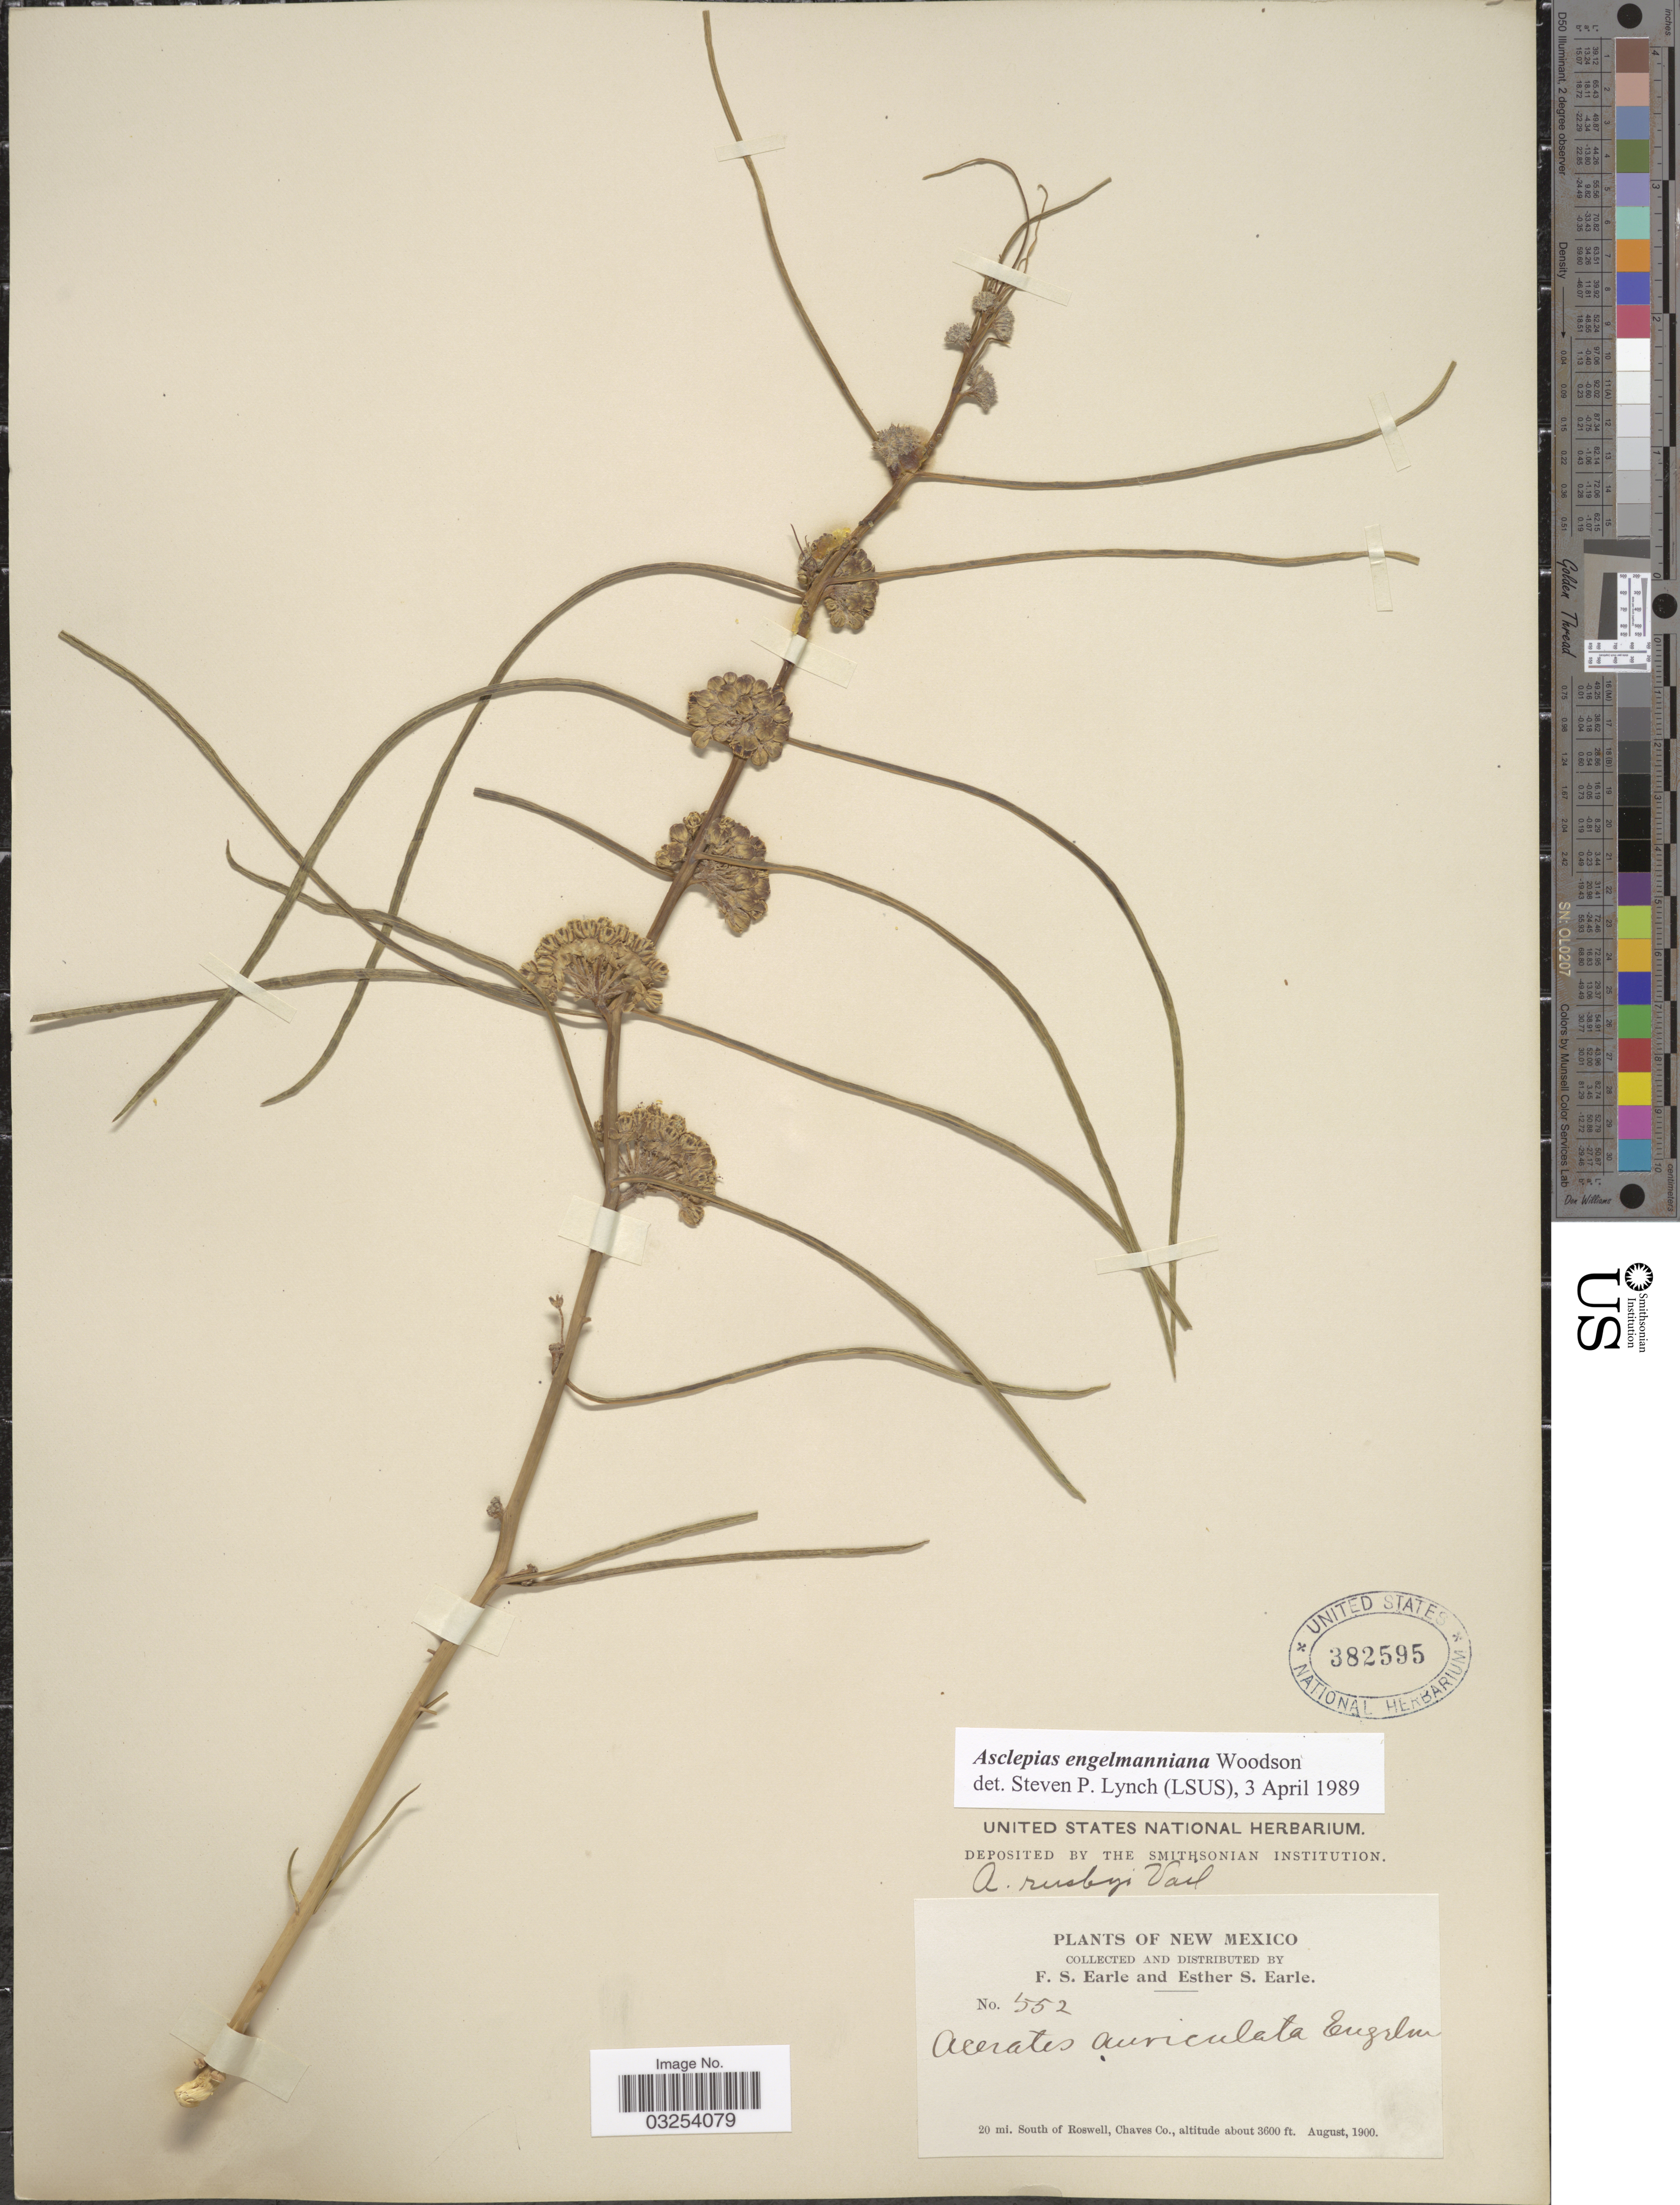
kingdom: Plantae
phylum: Tracheophyta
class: Magnoliopsida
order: Gentianales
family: Apocynaceae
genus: Asclepias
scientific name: Asclepias engelmanniana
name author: Woodson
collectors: F. S. Earle & E. S. Earle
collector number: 552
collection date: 1900-08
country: United States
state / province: New Mexico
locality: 20 mi. South of Roswell, Chaves Co.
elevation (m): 1097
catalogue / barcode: US 382595